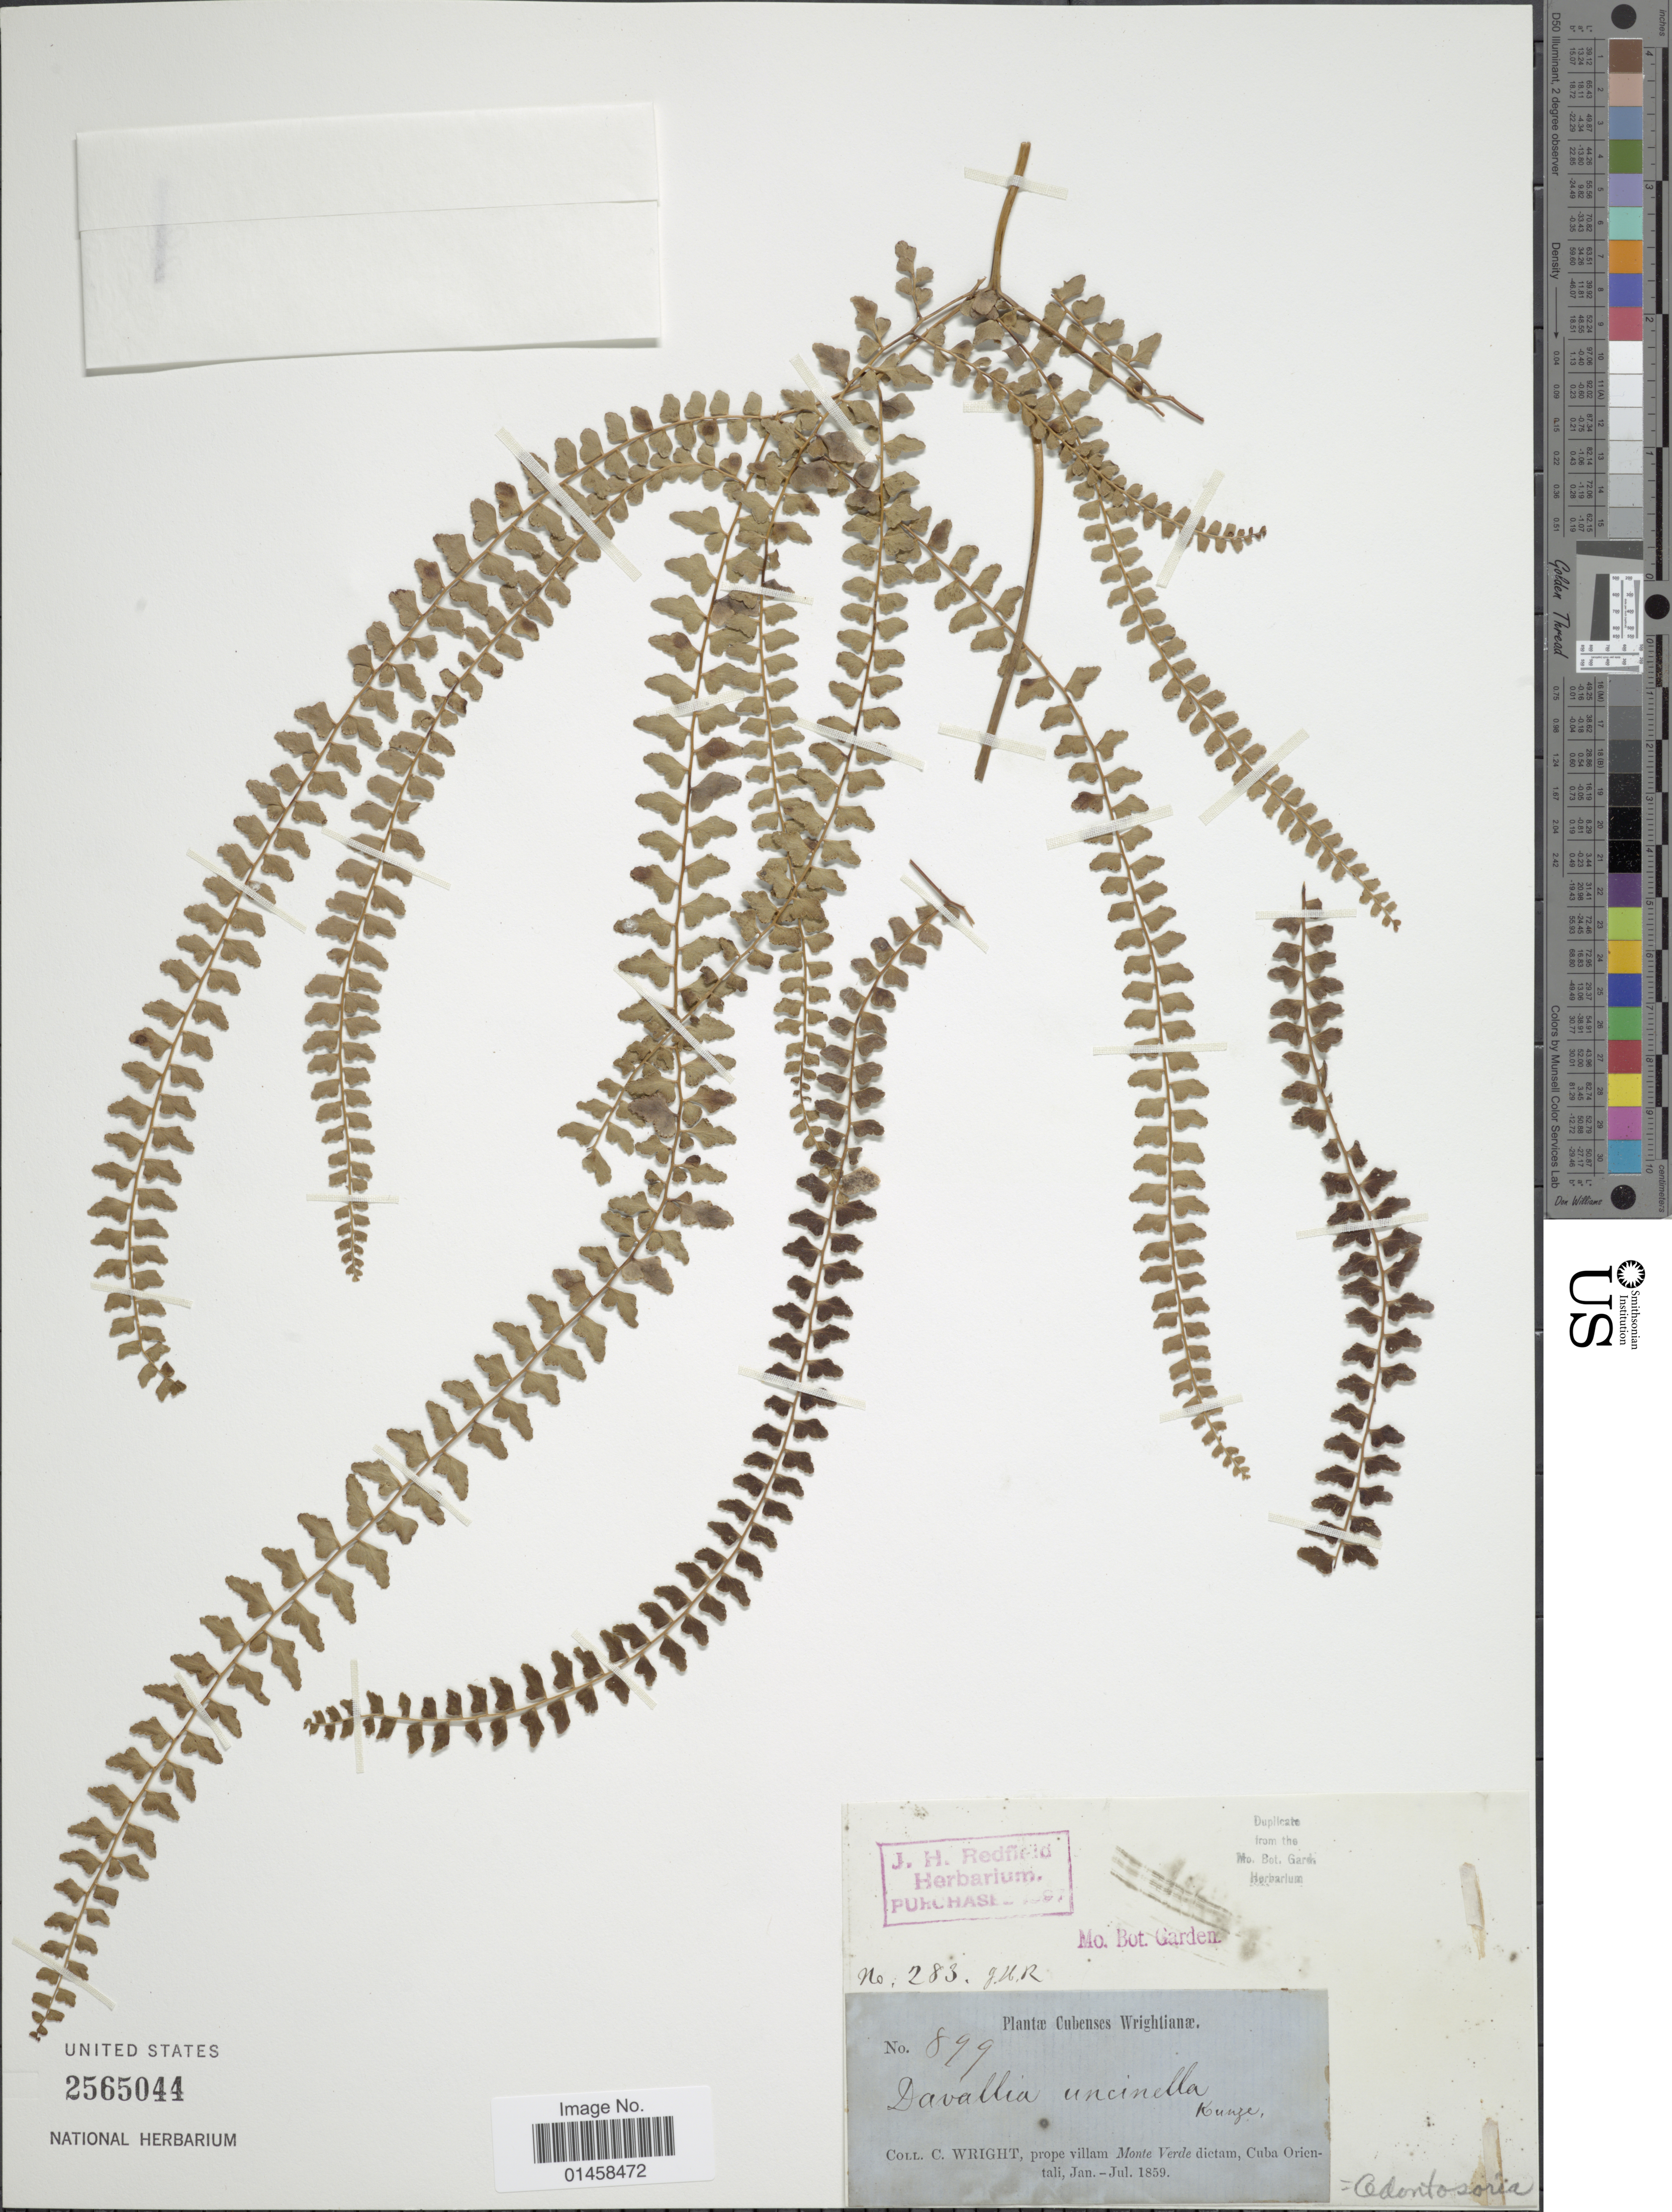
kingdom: Plantae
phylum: Tracheophyta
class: Polypodiopsida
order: Polypodiales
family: Lindsaeaceae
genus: Odontosoria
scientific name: Odontosoria scandens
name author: (Desv.) C. Chr.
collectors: C. Wright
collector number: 899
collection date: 1859-01/1859-07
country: Cuba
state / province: Oriente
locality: Prope villam Monte Verde dictam, Cuba Orientali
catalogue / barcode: US 2565044